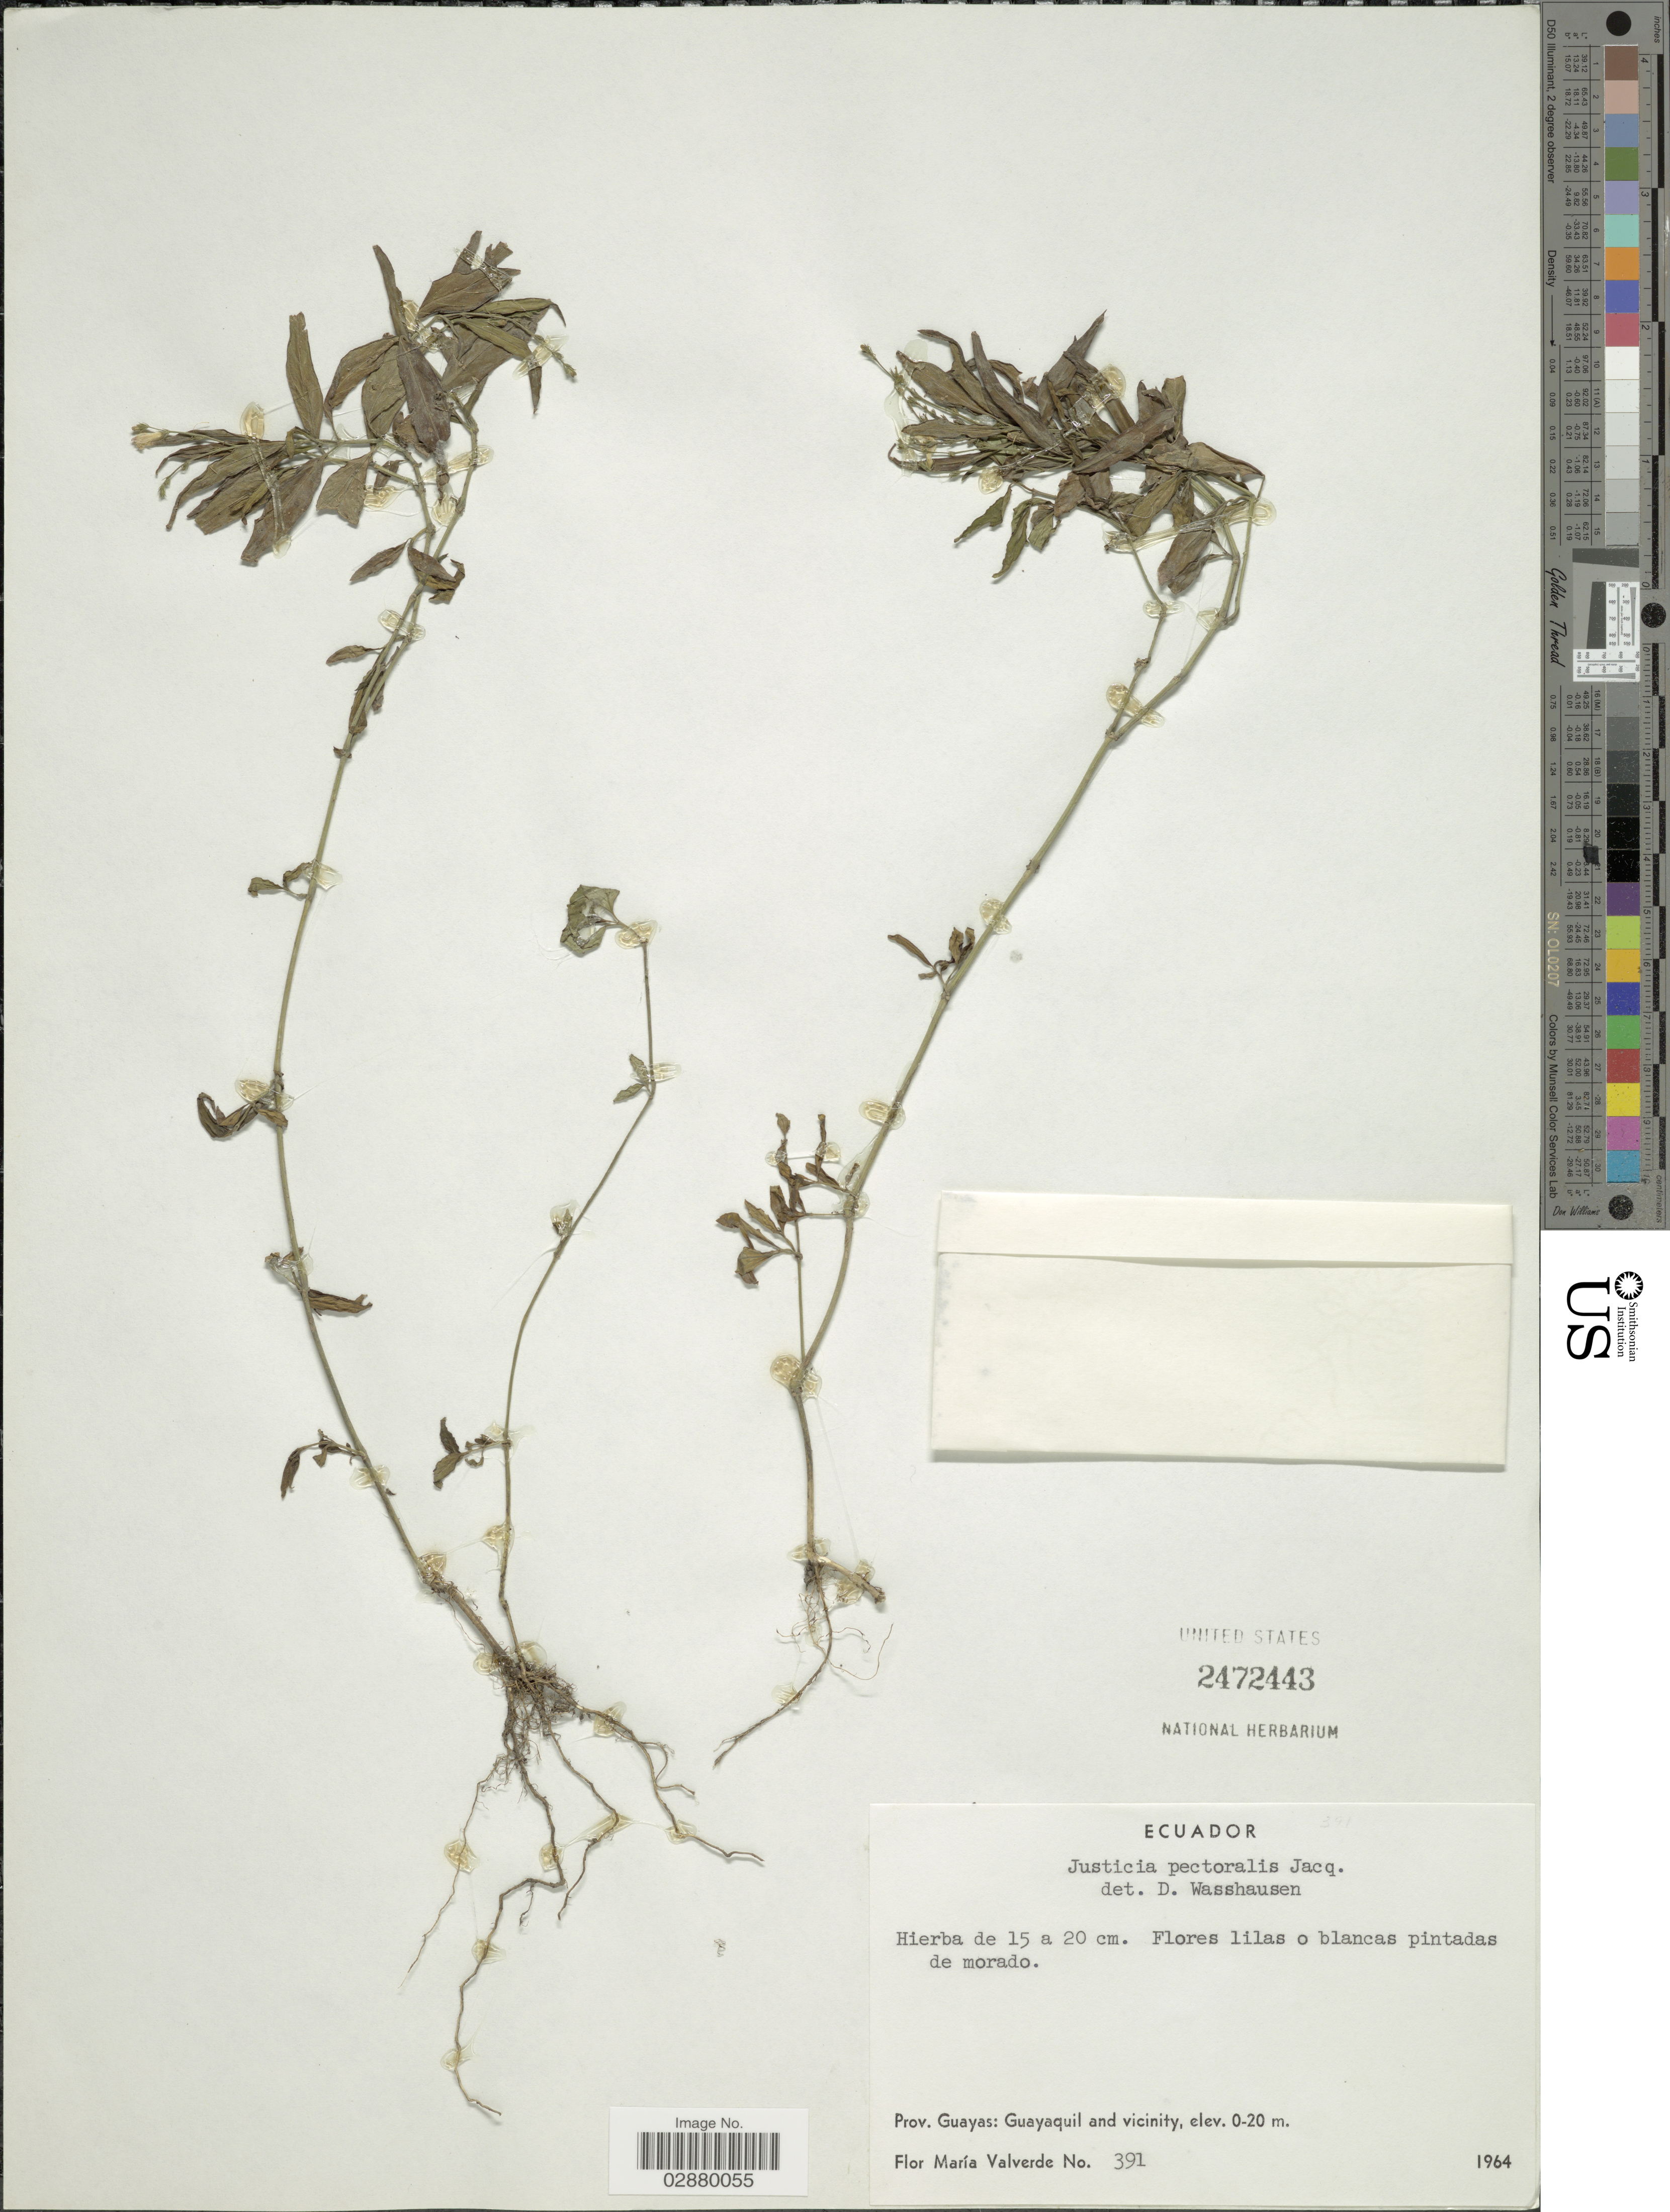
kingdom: Plantae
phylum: Tracheophyta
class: Magnoliopsida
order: Lamiales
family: Acanthaceae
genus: Justicia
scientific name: Justicia pectoralis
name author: Jacq.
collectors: F. M. Valverde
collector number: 391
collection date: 1964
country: Ecuador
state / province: Guayas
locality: Guayaquil and vicinity.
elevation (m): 0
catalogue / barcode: US 2472443